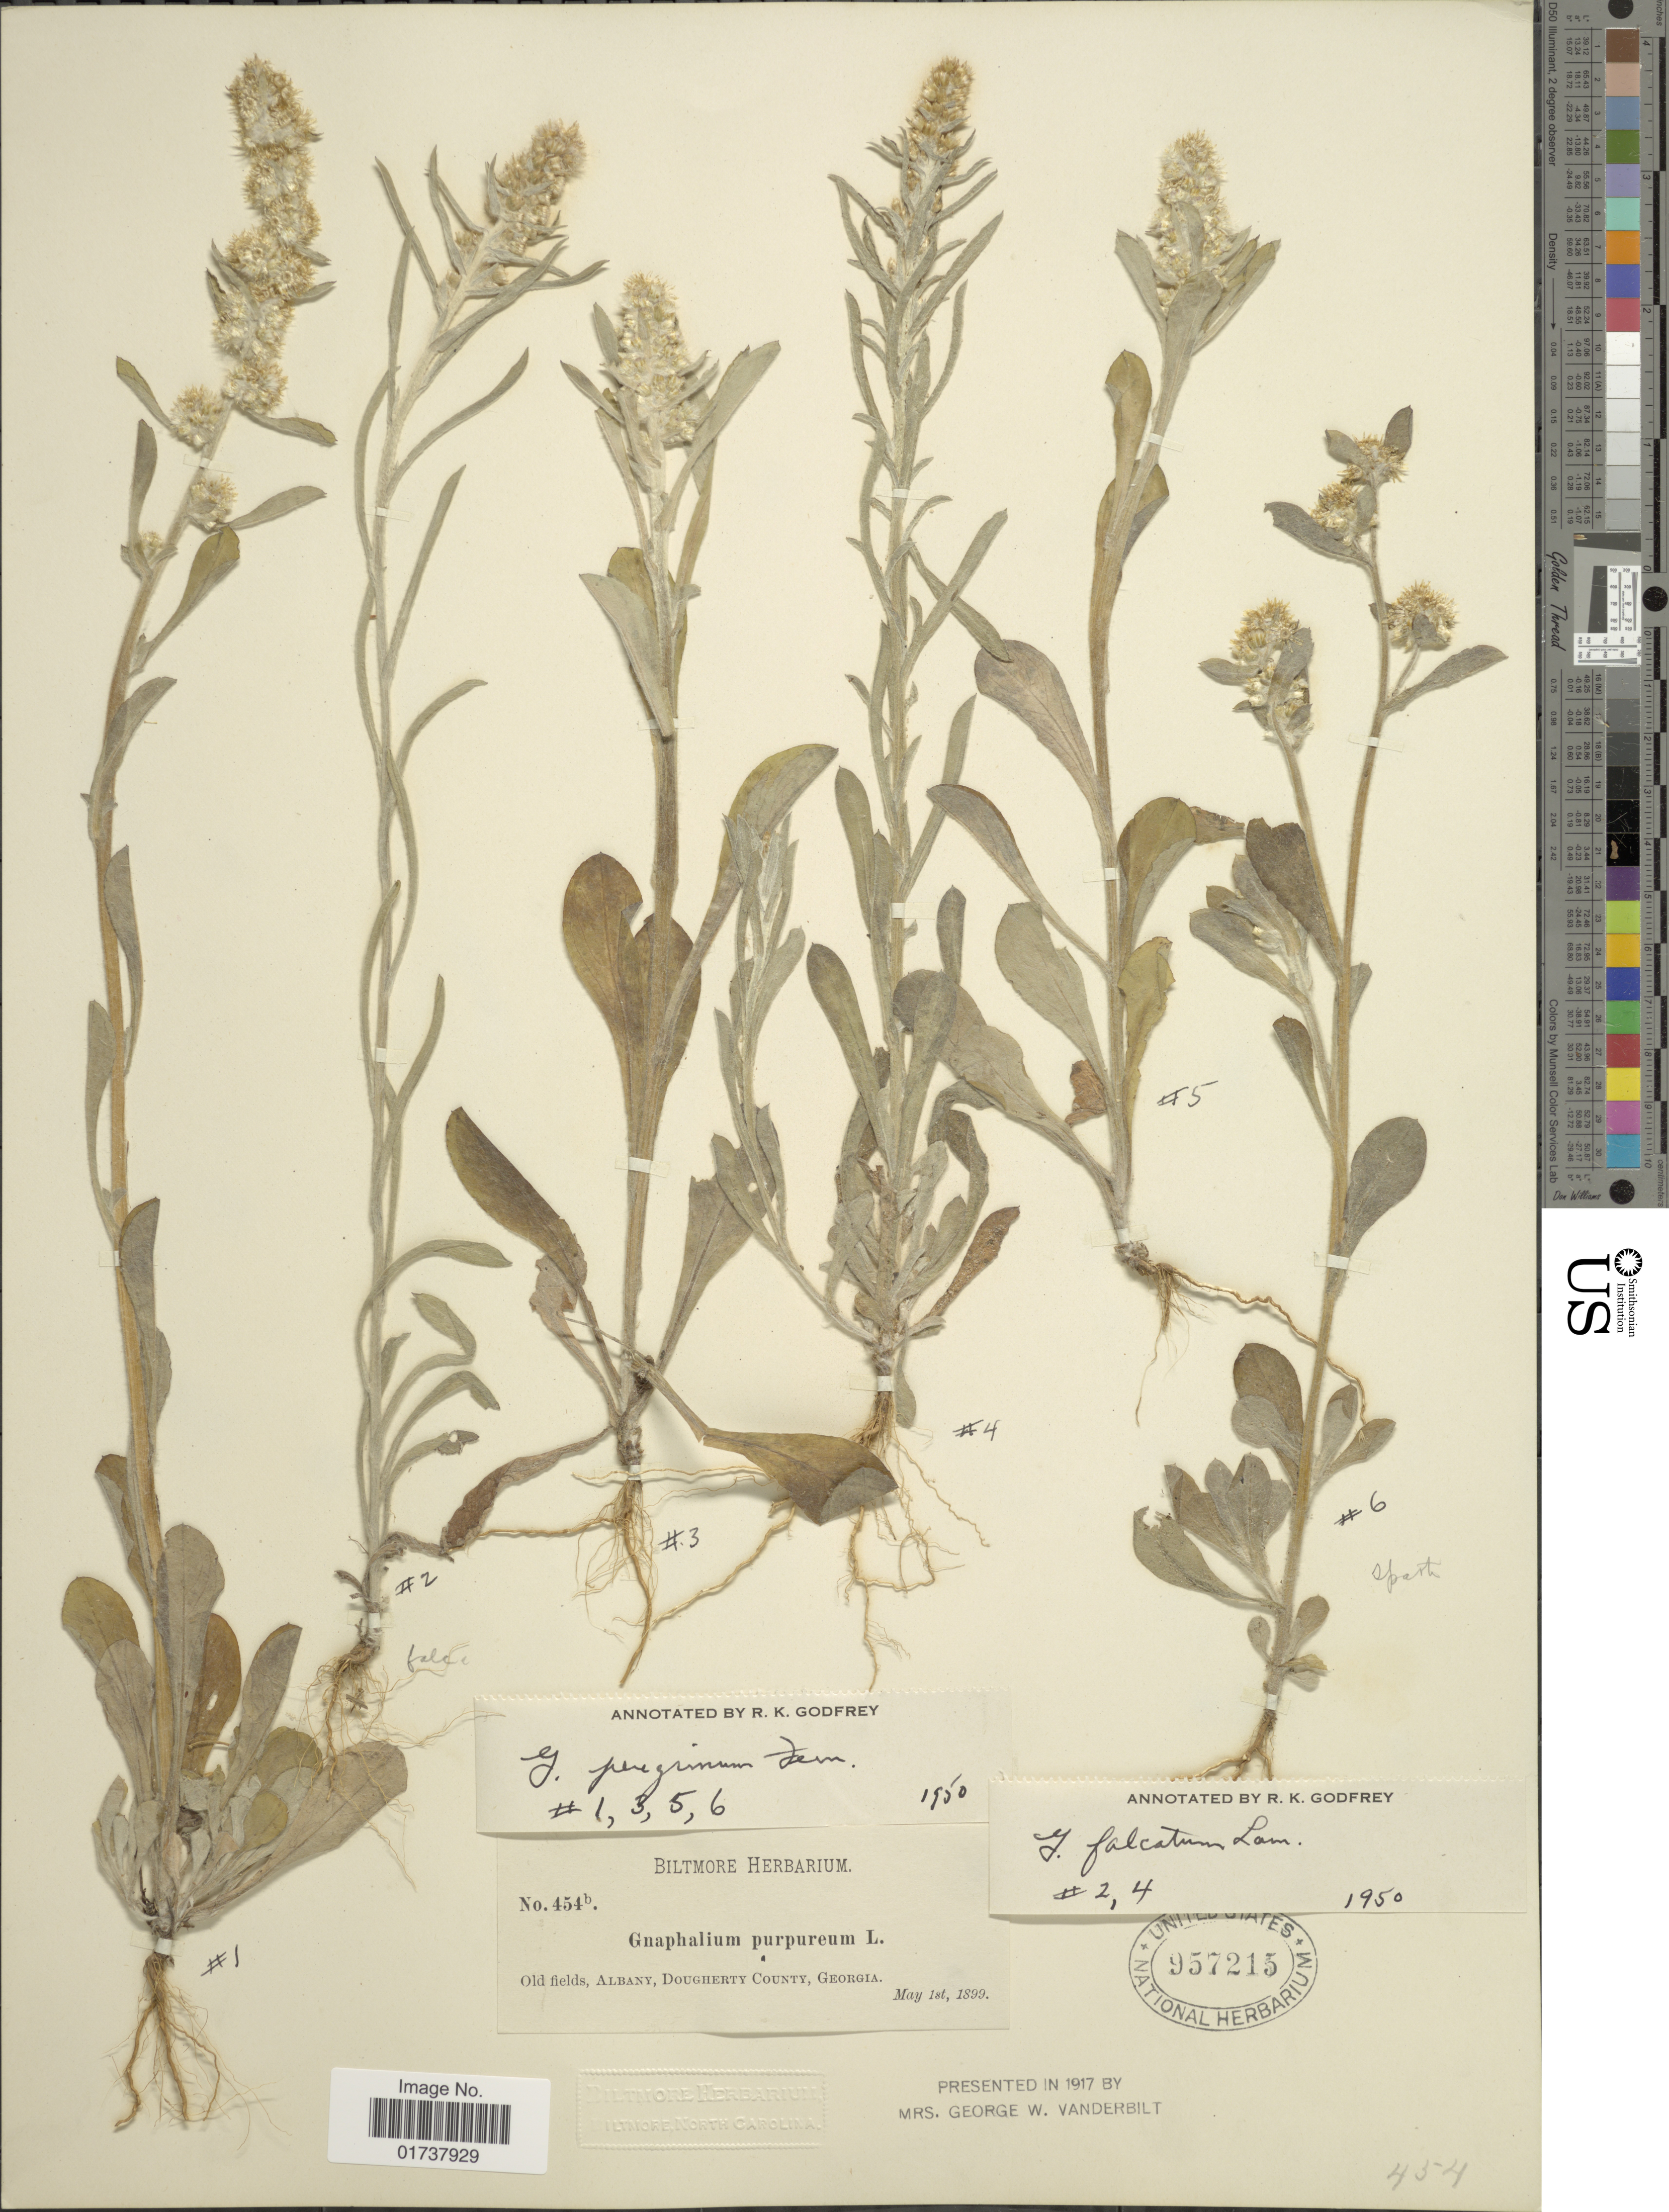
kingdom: Plantae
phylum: Tracheophyta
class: Magnoliopsida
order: Asterales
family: Asteraceae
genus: Gamochaeta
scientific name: Gamochaeta falcata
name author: (Lam.) Cabrera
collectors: ex herb. Biltmore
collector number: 454b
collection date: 1899-05-01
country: United States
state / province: Georgia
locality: Old fields, Albany, Dougherty County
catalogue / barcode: US 957215